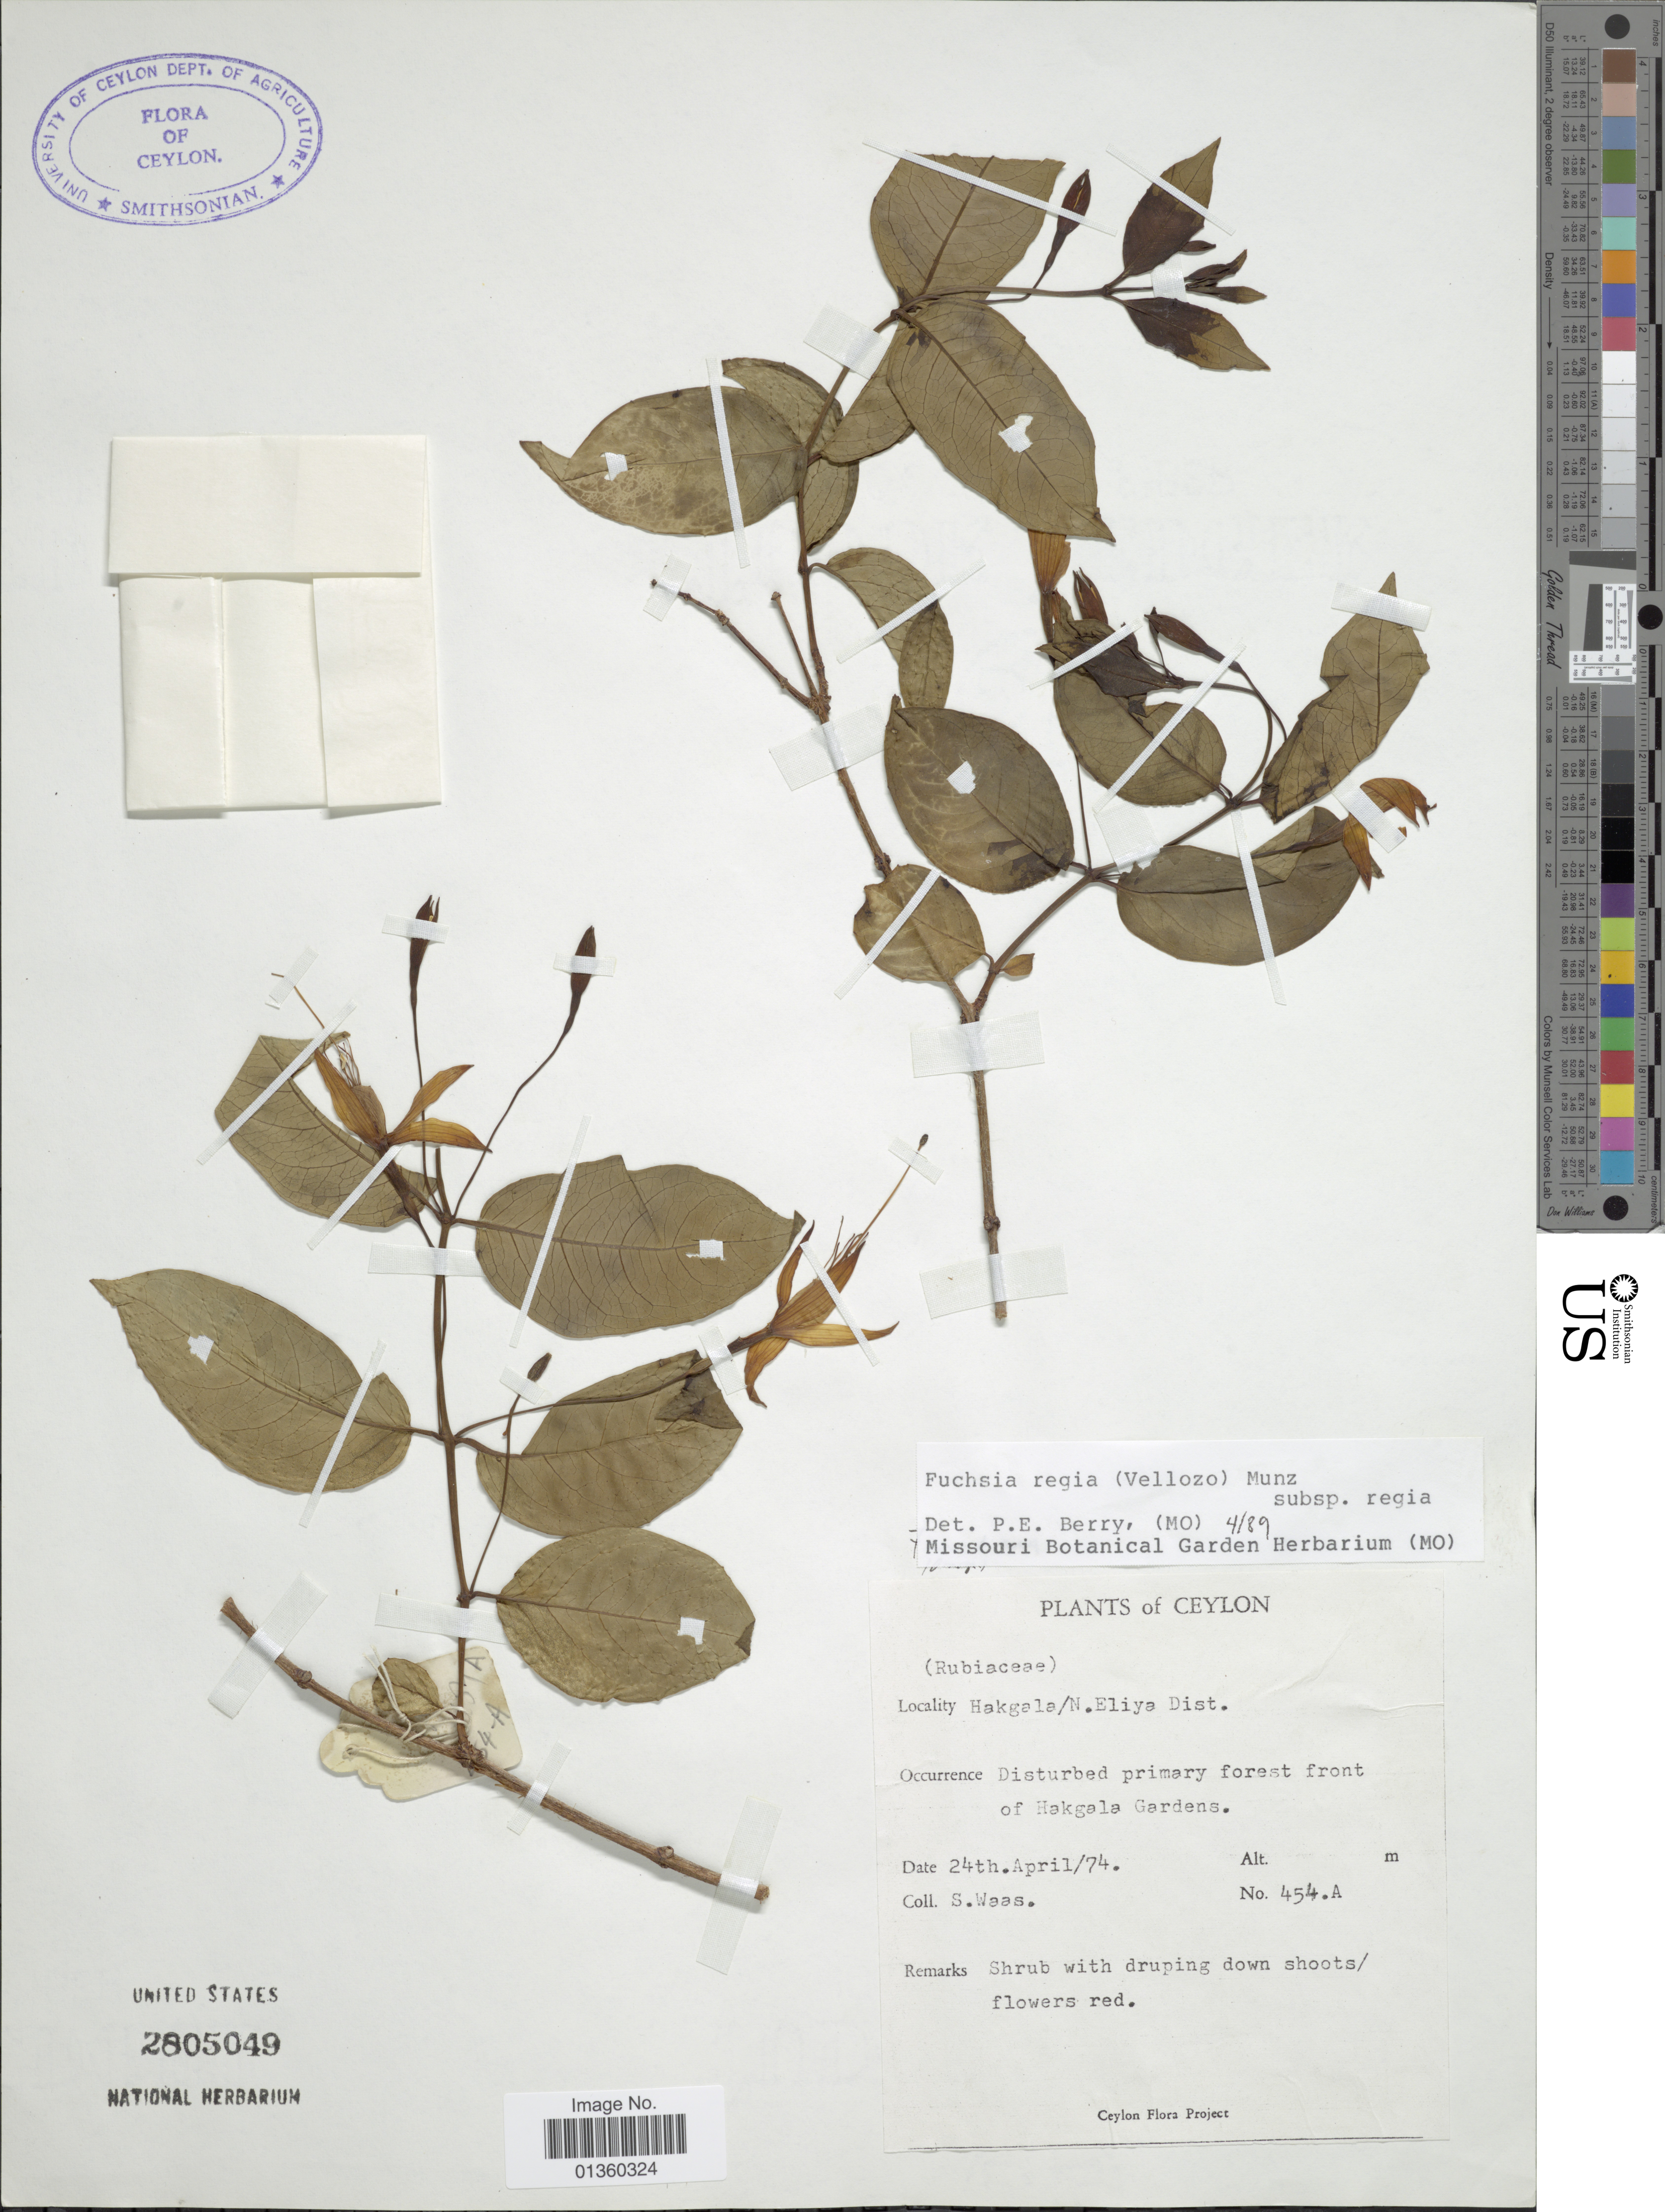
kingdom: Plantae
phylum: Tracheophyta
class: Magnoliopsida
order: Myrtales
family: Onagraceae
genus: Fuchsia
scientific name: Fuchsia regia subsp. regia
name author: (Vell.) Munz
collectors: S. Waas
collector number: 454A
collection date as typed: Transcribed d/m/y: 24/4/74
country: Sri Lanka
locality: Ceylon. Hakgala/ N. Eliya Dist.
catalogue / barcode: US 2805049